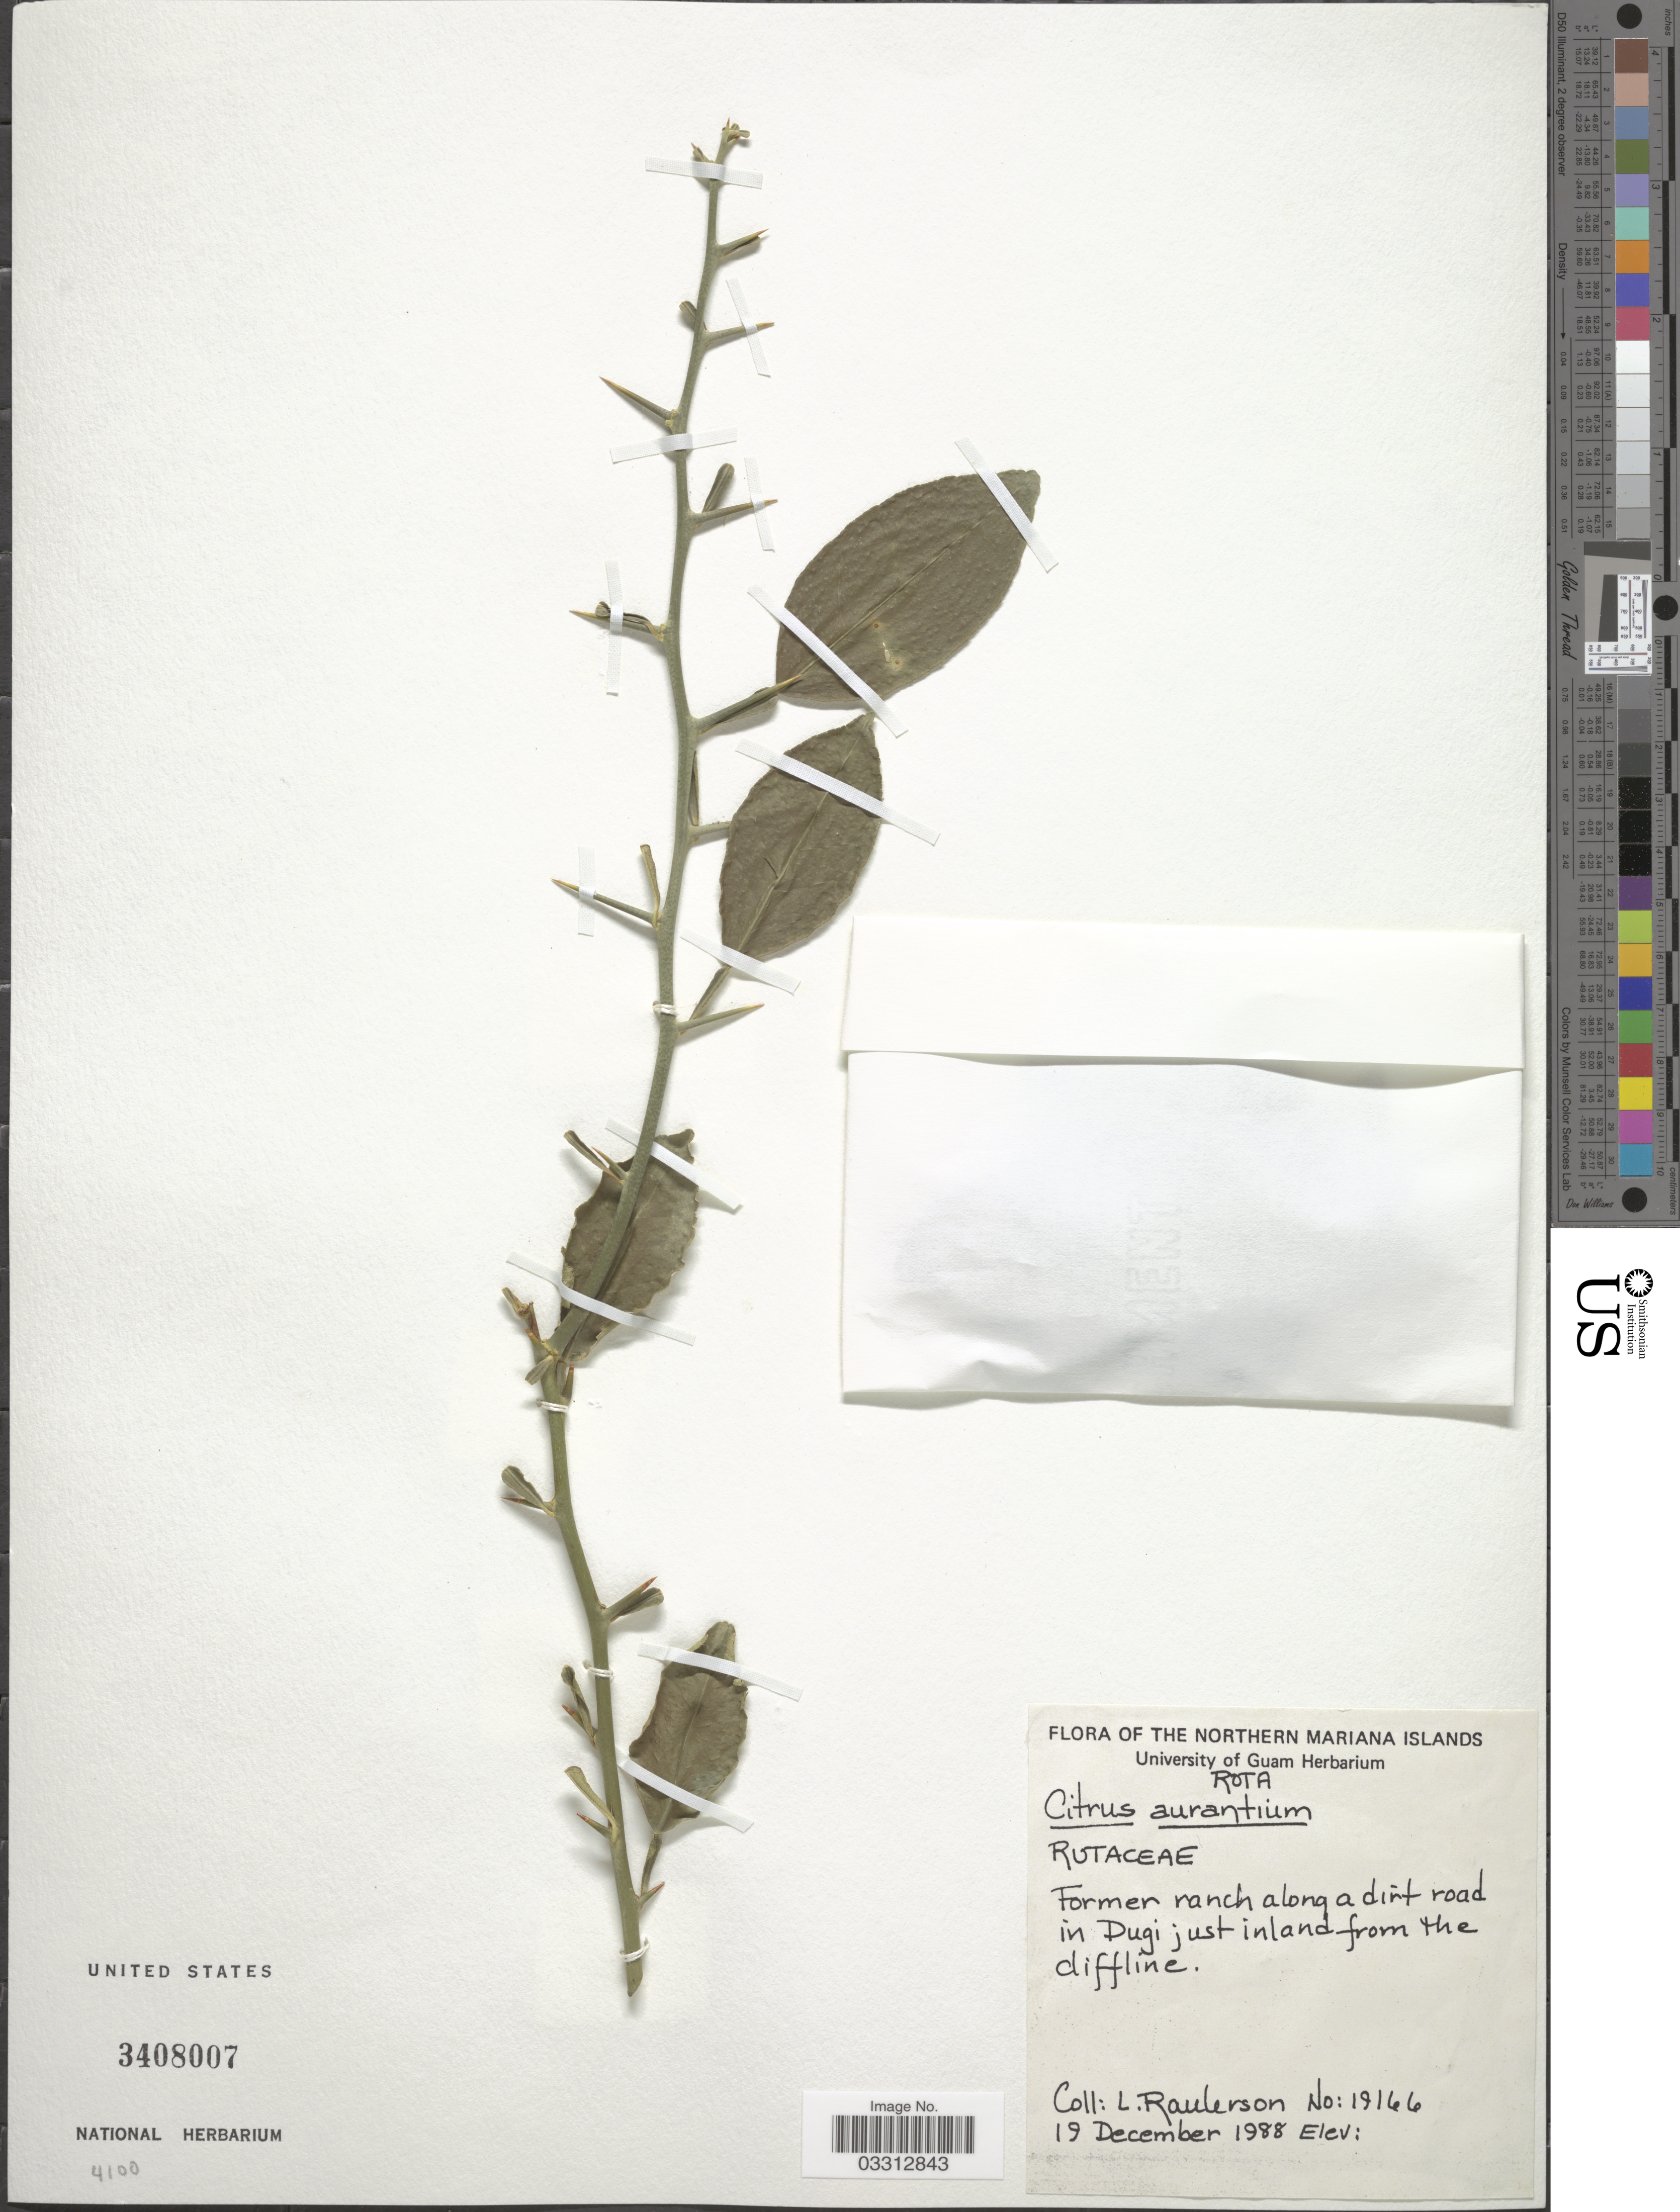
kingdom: Plantae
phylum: Tracheophyta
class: Magnoliopsida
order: Sapindales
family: Rutaceae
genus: Citrus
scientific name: Citrus x aurantifolia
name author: (Christm.) Swingle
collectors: L. Raulerson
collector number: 19166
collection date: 1988-12-19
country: Northern Mariana Islands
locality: Rota, Former ranch along a dirt road in Dugi just inland from the diffline.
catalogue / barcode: US 3408007